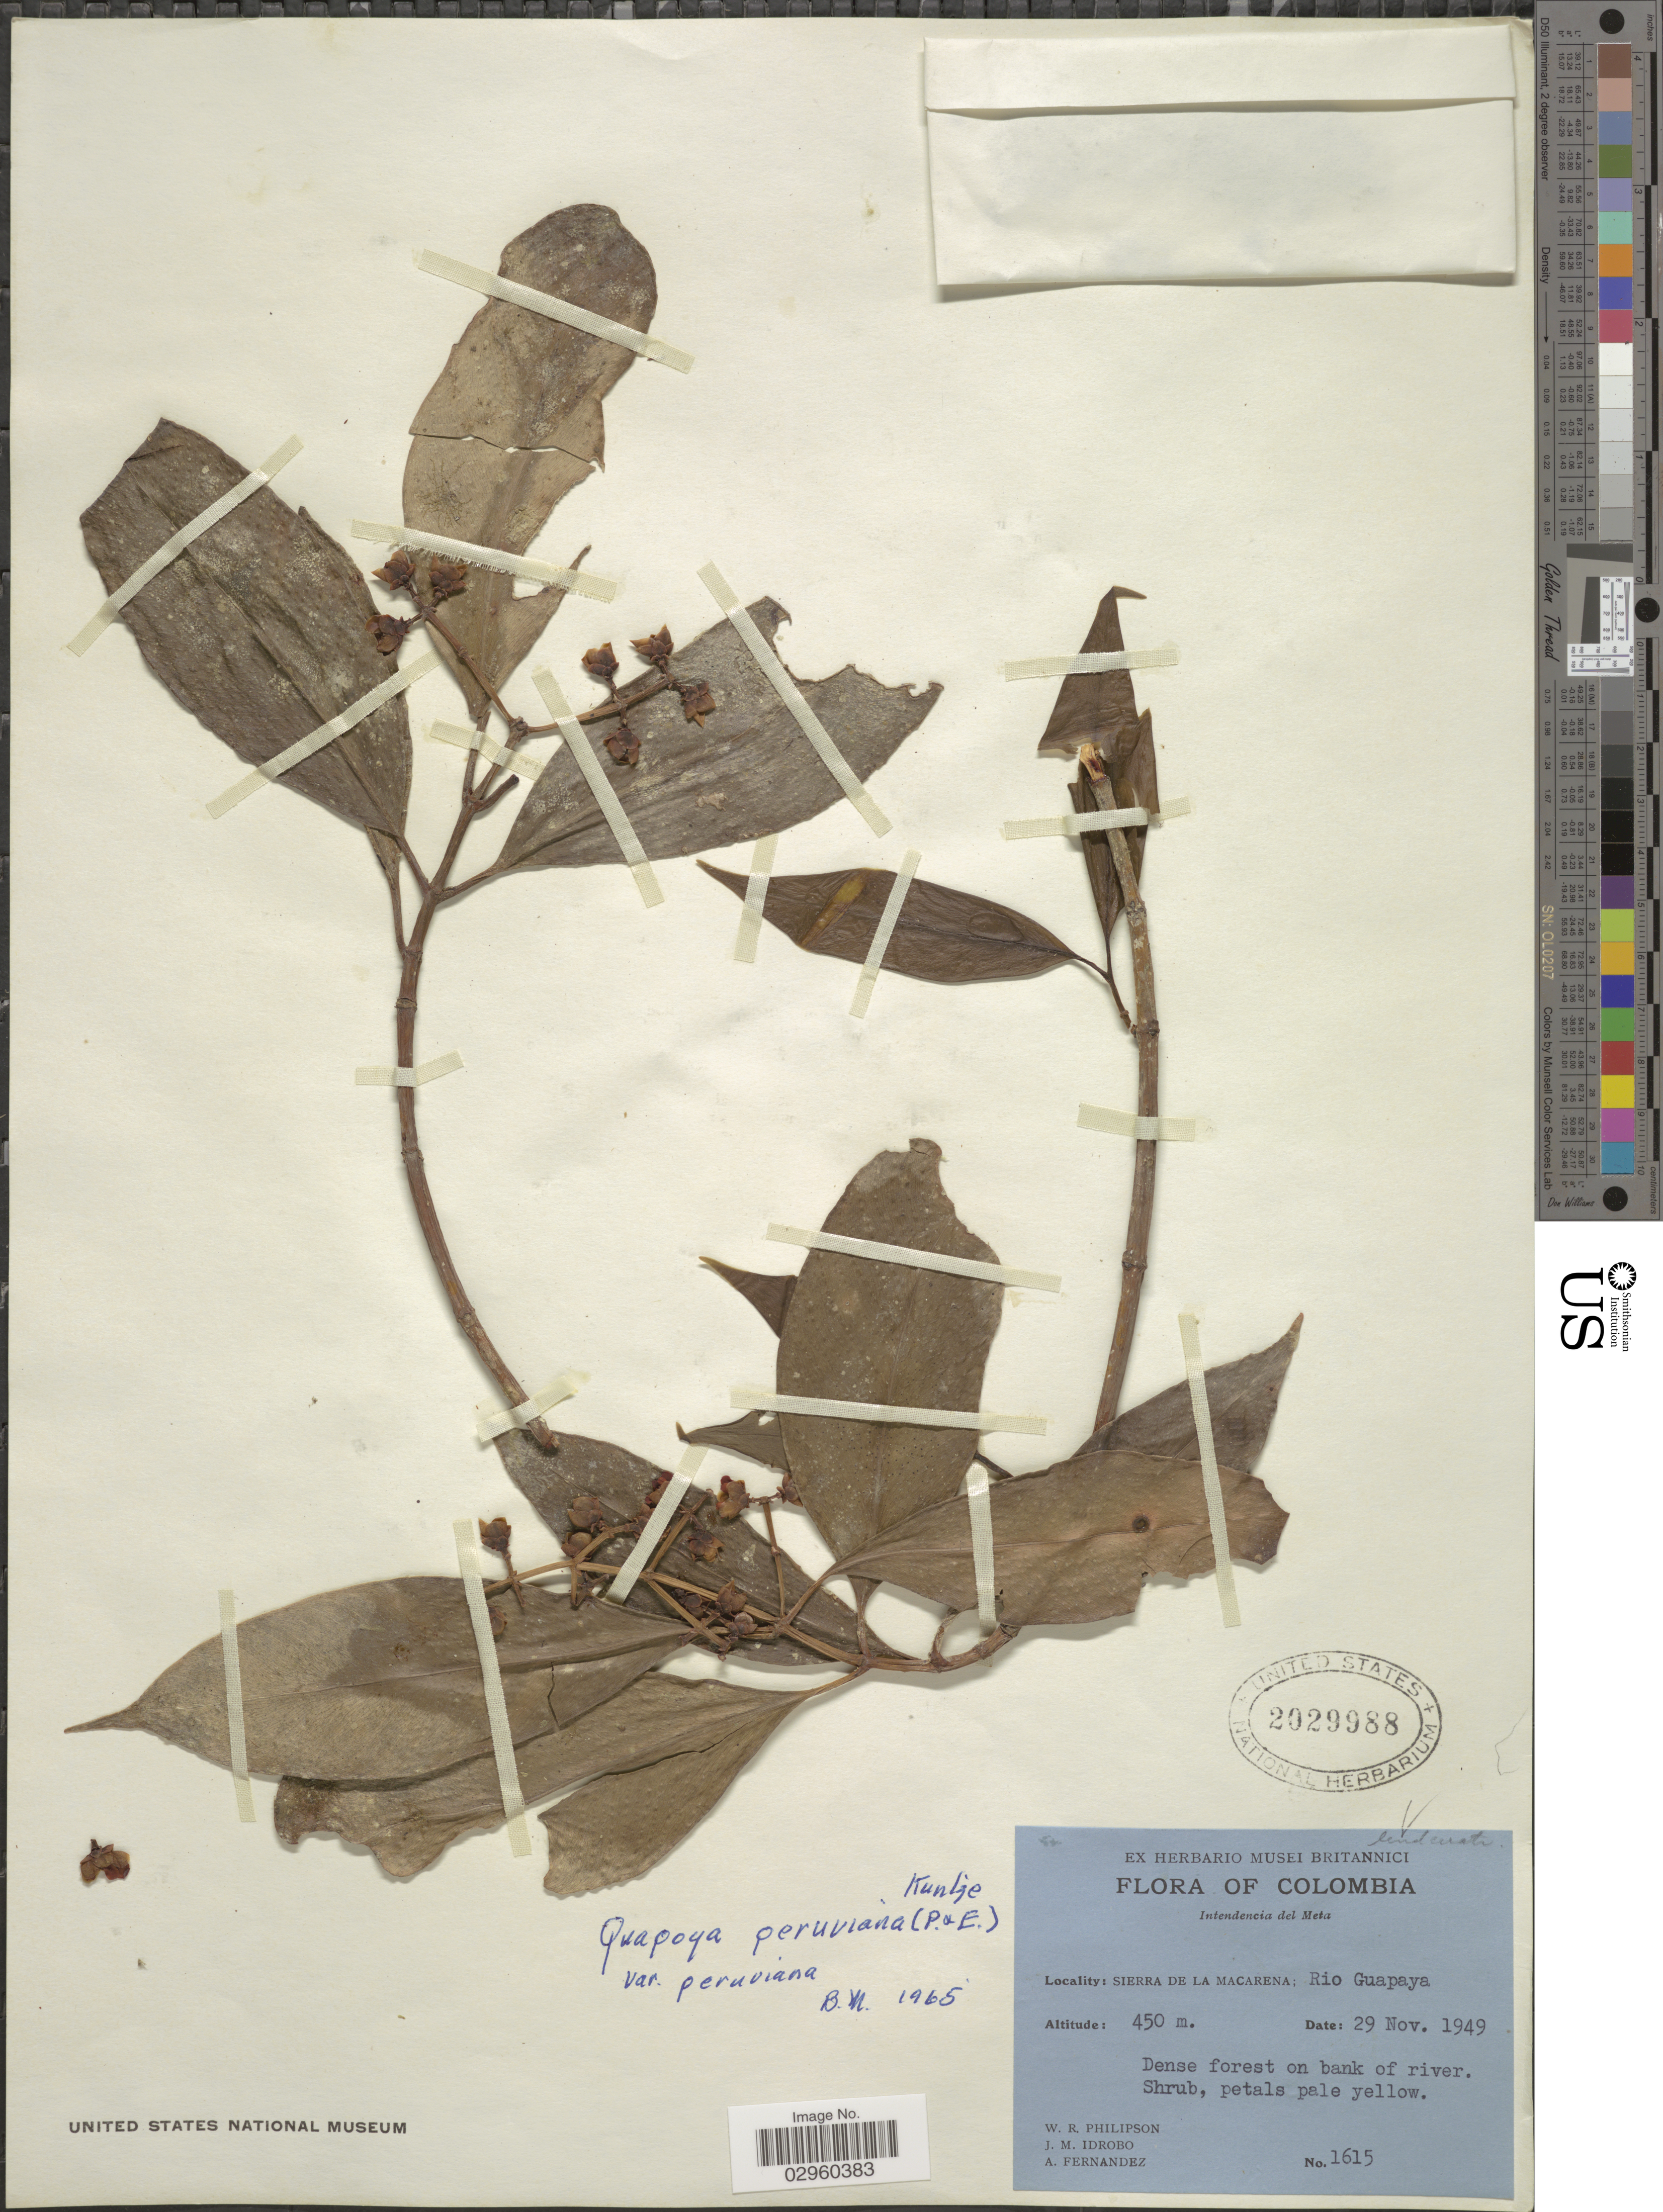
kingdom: Plantae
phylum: Tracheophyta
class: Magnoliopsida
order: Malpighiales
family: Clusiaceae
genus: Clusia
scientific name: Clusia hammeliana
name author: Pipoly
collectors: W. R. Philipson, J. M. Idrobo & A. Fernandez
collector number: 1615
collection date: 1949-11-29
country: Colombia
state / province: Meta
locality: Intendencia del Meta. Sierra de la Macarena: Rio Guapaya.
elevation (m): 450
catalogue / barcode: US 2029988